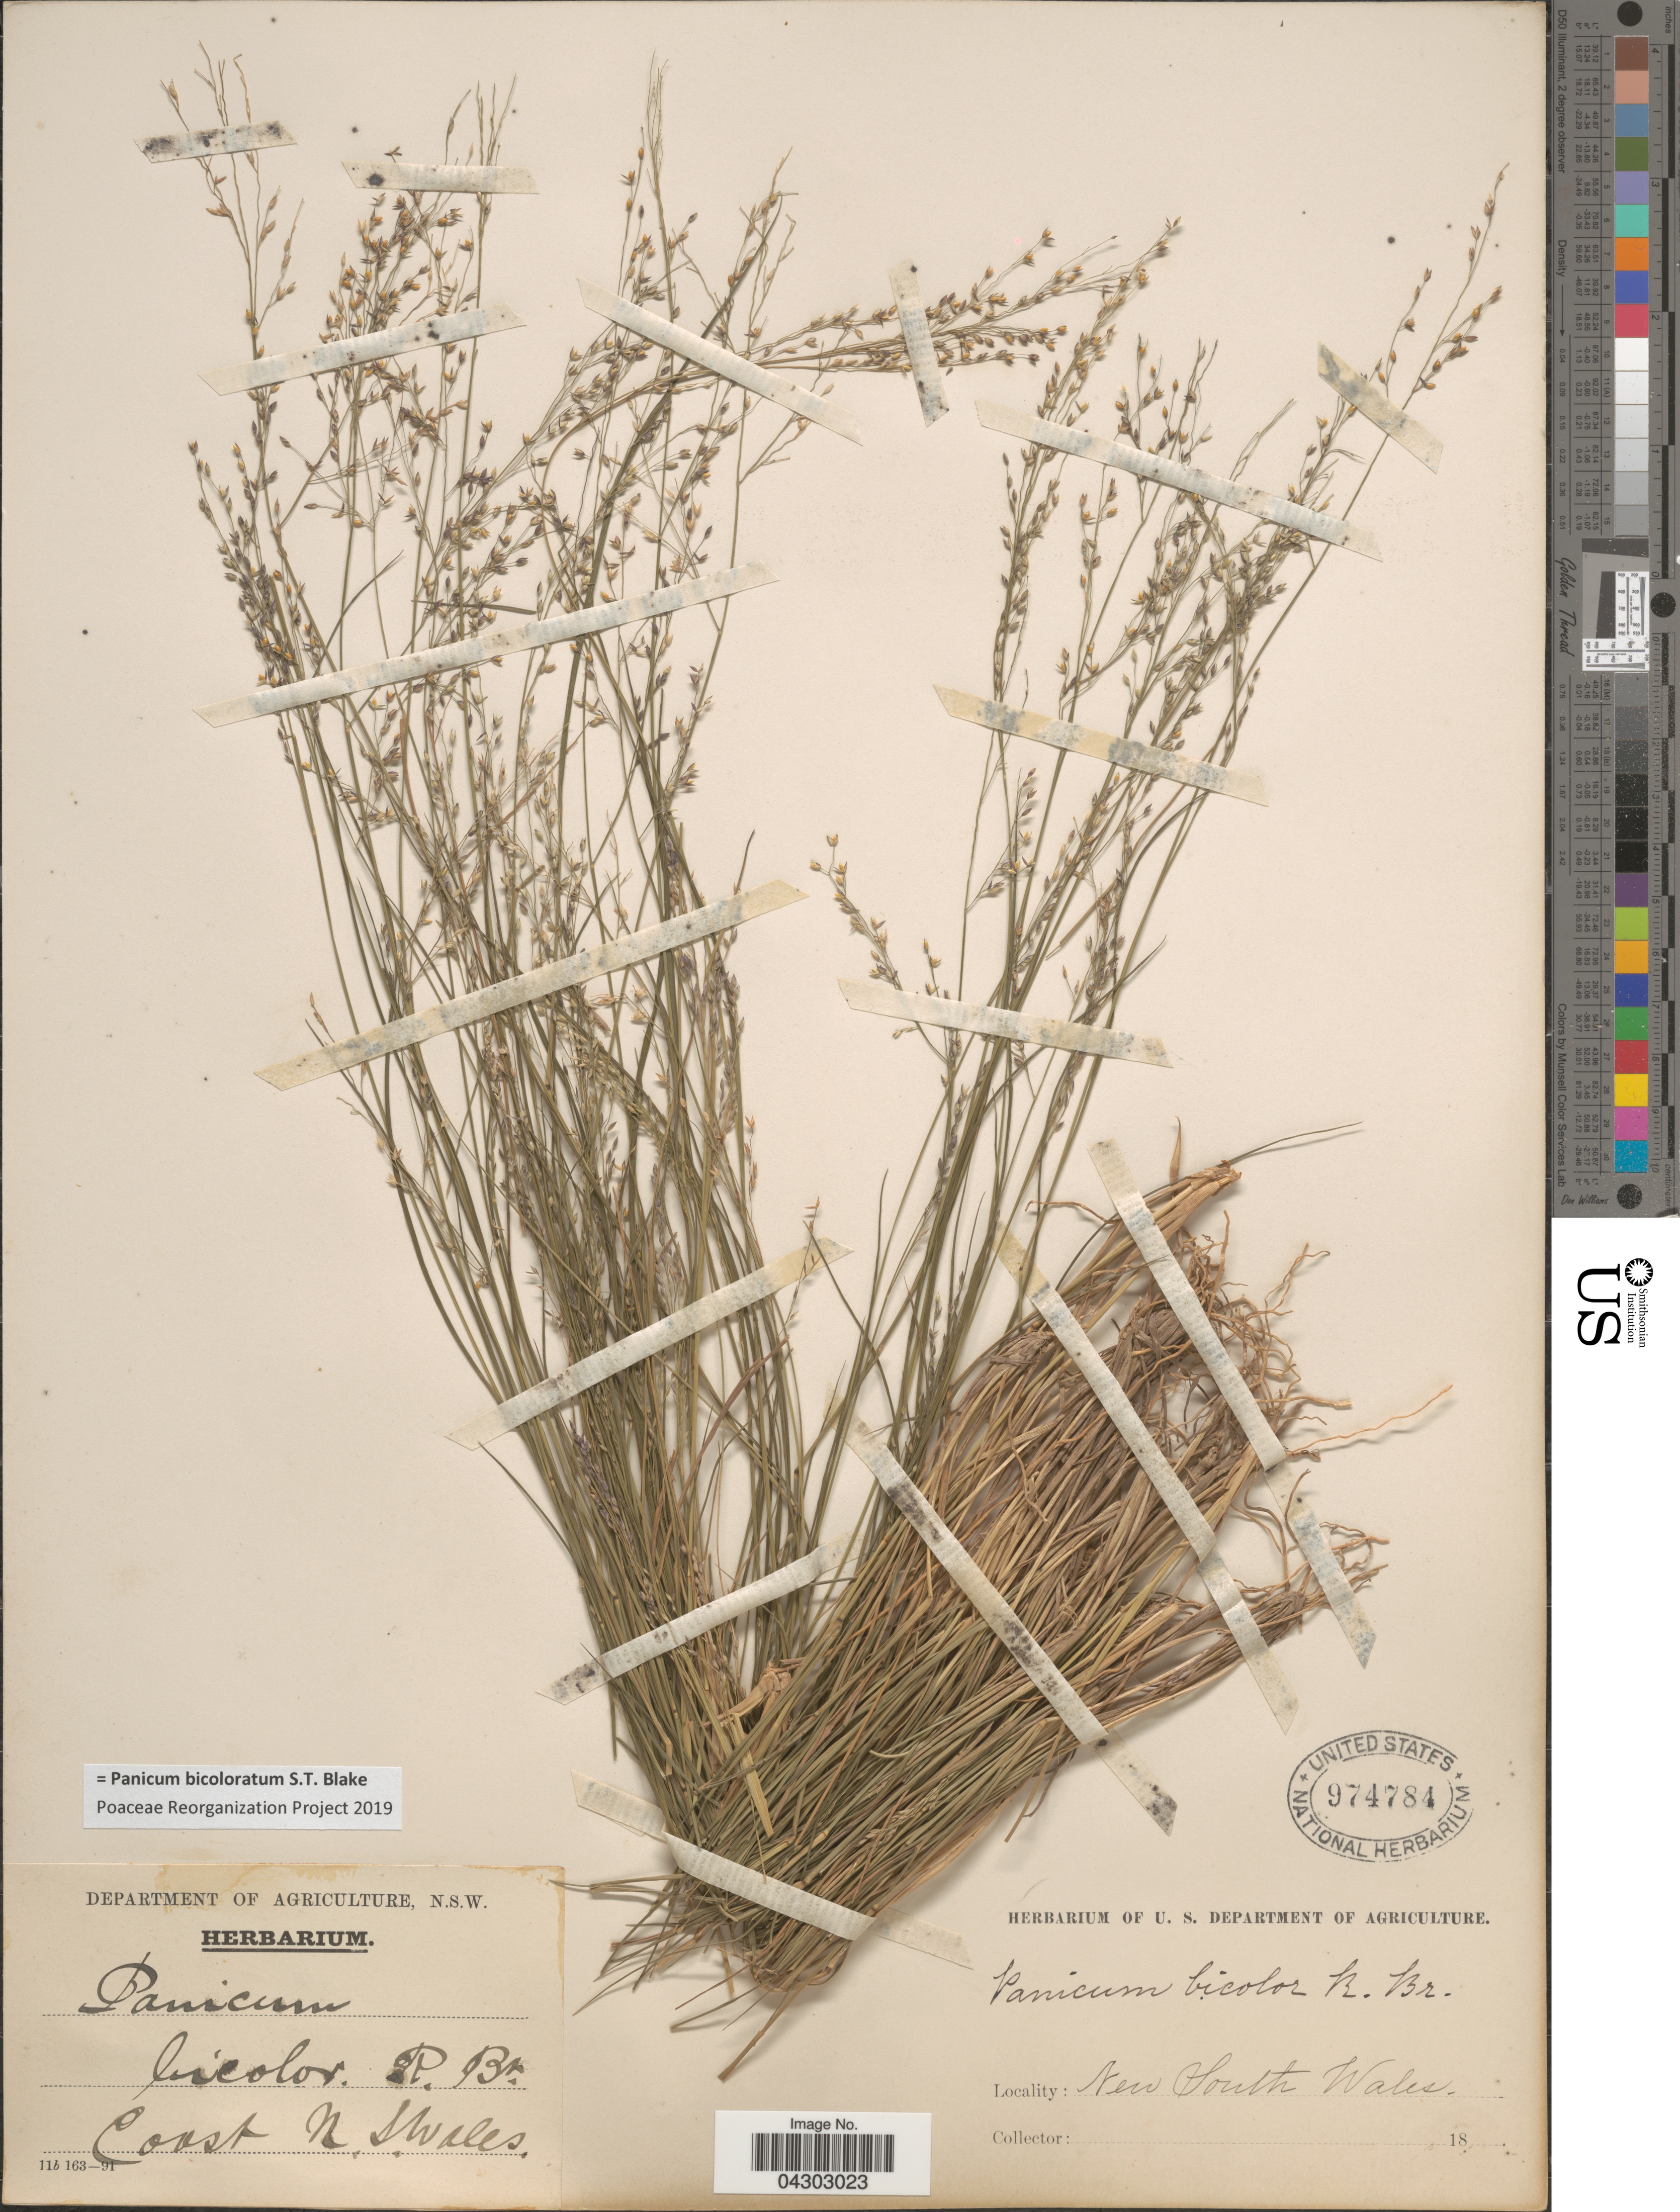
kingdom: Plantae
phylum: Tracheophyta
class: Liliopsida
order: Poales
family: Poaceae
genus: Panicum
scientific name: Panicum bicoloratum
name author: S.T. Blake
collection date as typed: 18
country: Australia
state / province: New South Wales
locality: Coast N. S. Wales.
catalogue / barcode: US 974784